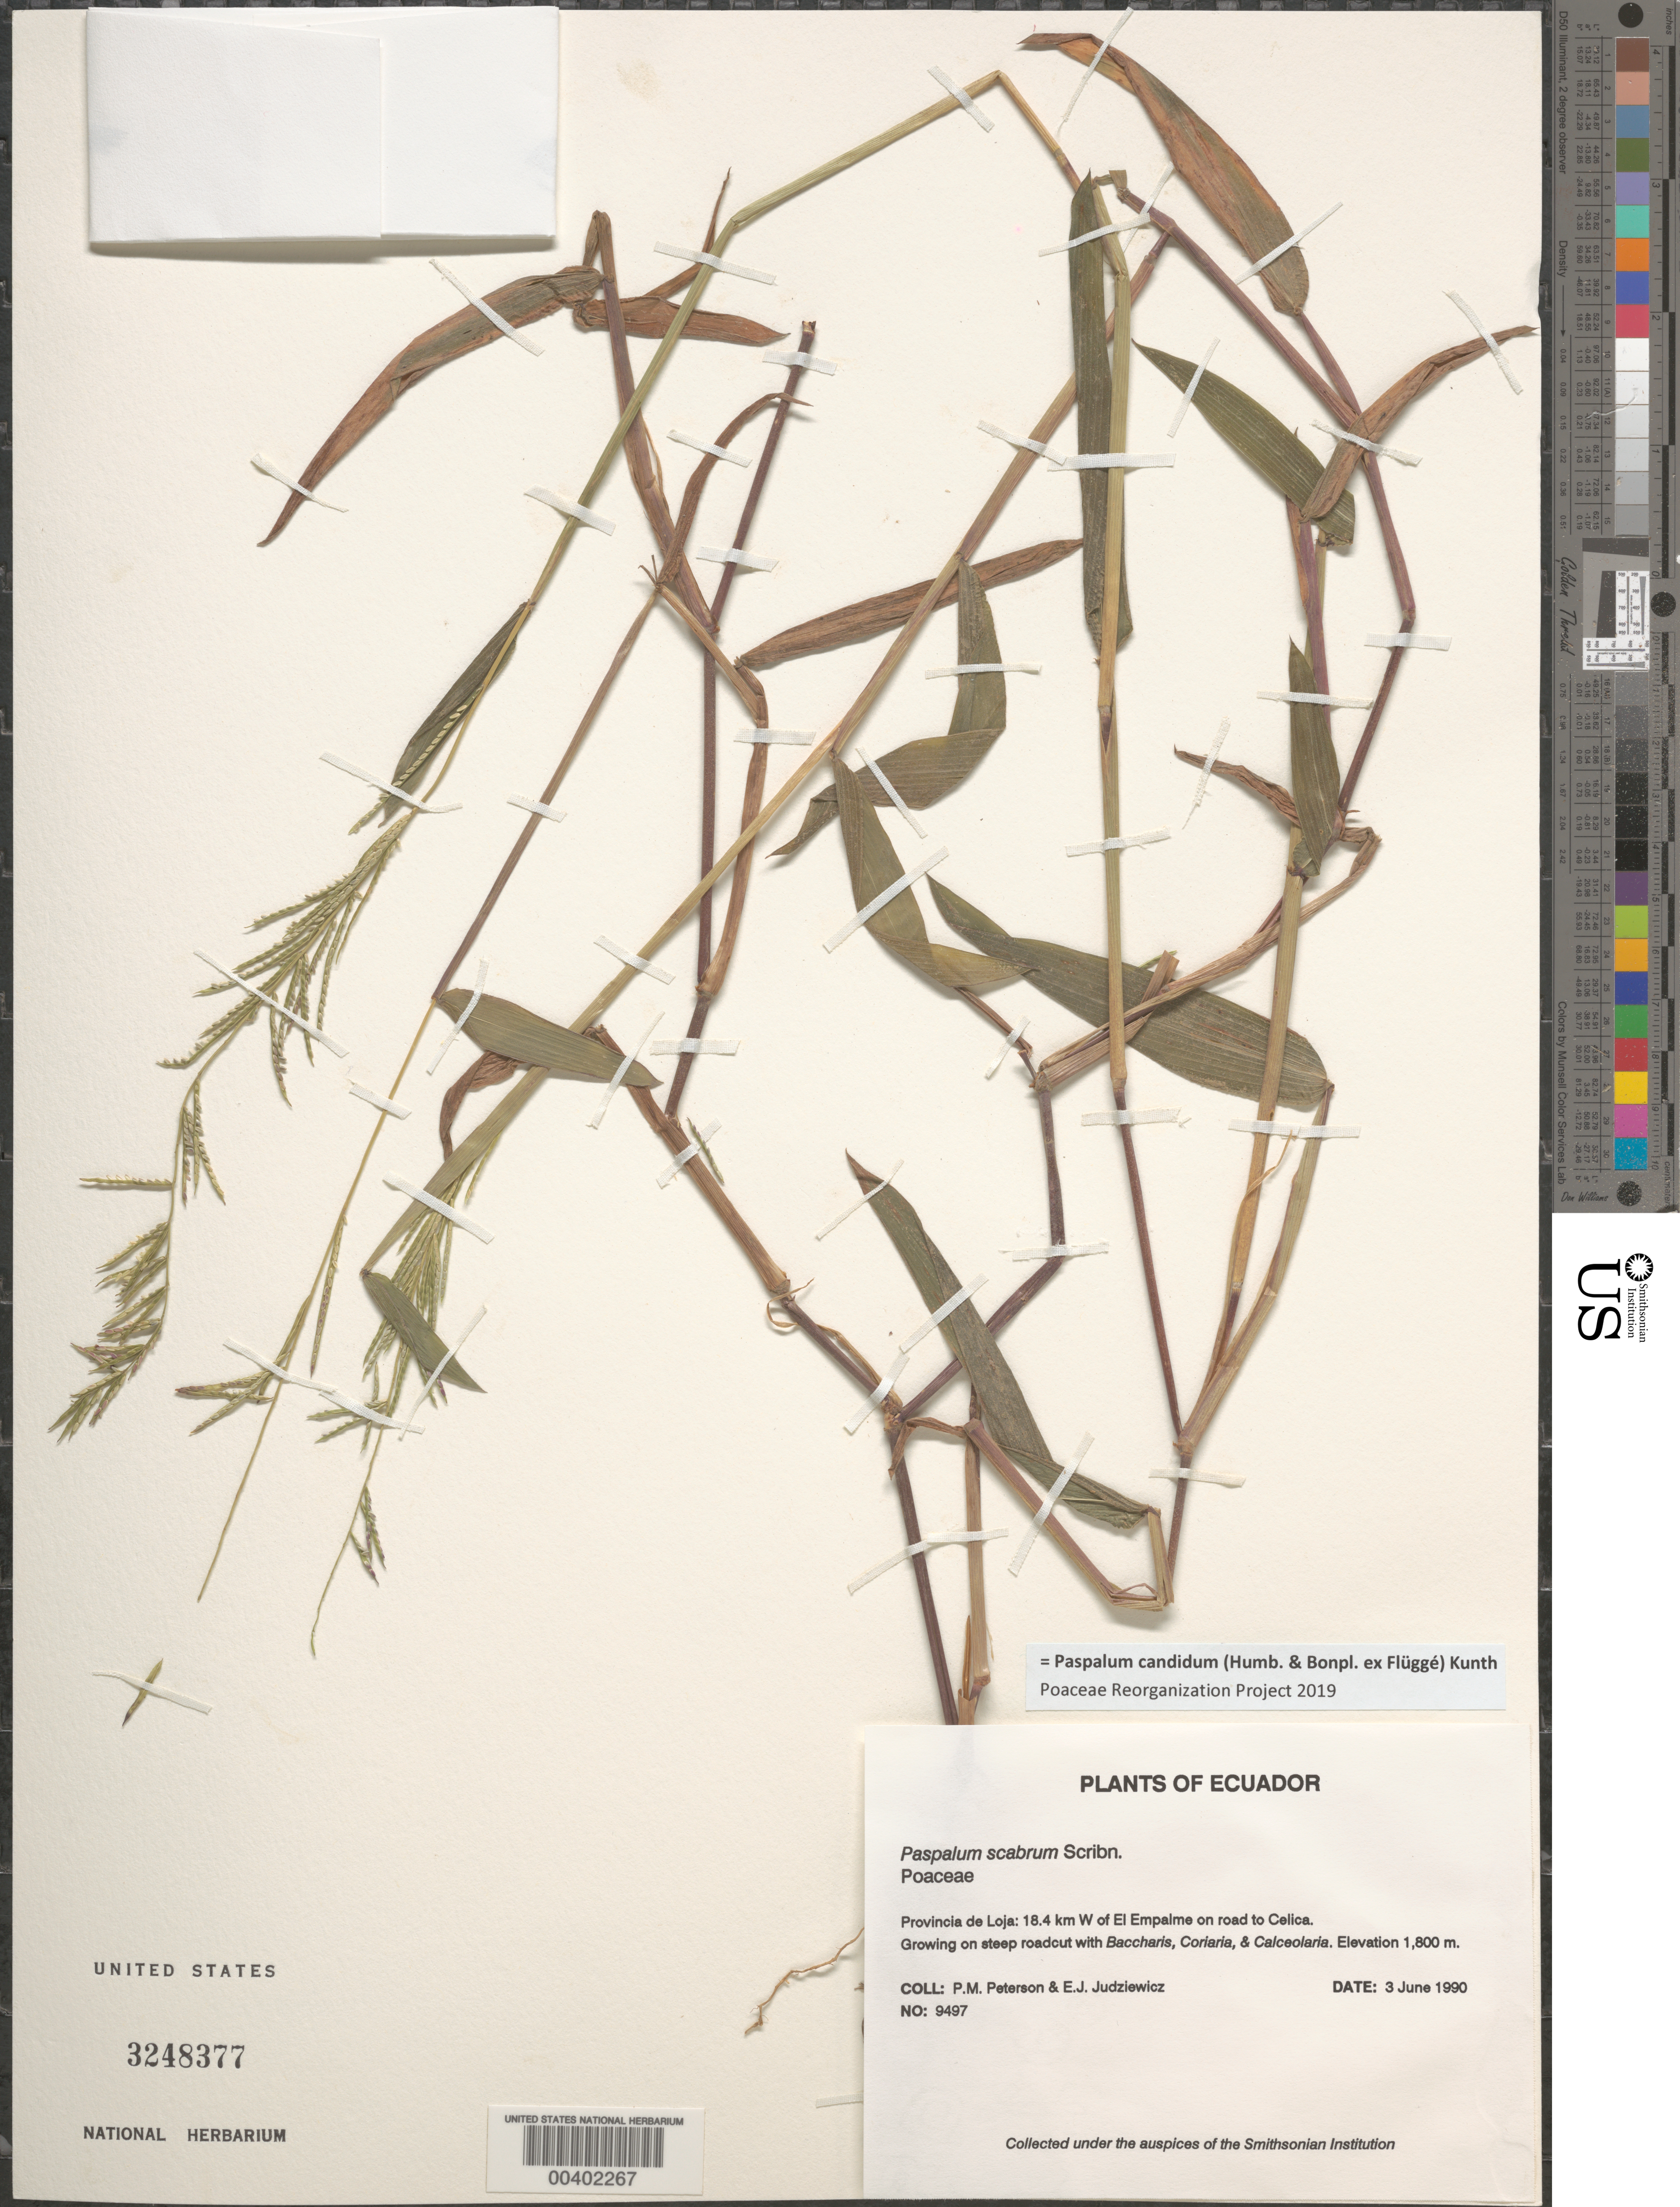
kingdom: Plantae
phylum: Tracheophyta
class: Liliopsida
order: Poales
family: Poaceae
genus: Paspalum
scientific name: Paspalum candidum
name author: (Humb. & Bonpl. ex Fleugge) Kunth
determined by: Morrone, O. N., (SI), Instituto de Botánica Darwinion (Argentina)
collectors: P. M. Peterson & E. J. Judziewicz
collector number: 09497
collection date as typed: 03 Jun 1990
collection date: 1990-06-03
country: Ecuador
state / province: Loja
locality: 18.4 km W of El Empalme on road to Celica.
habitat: Growing on steep roadcut with Baccharis, Coriaria, & Calceolaria.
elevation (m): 1800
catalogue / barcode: US 3248377